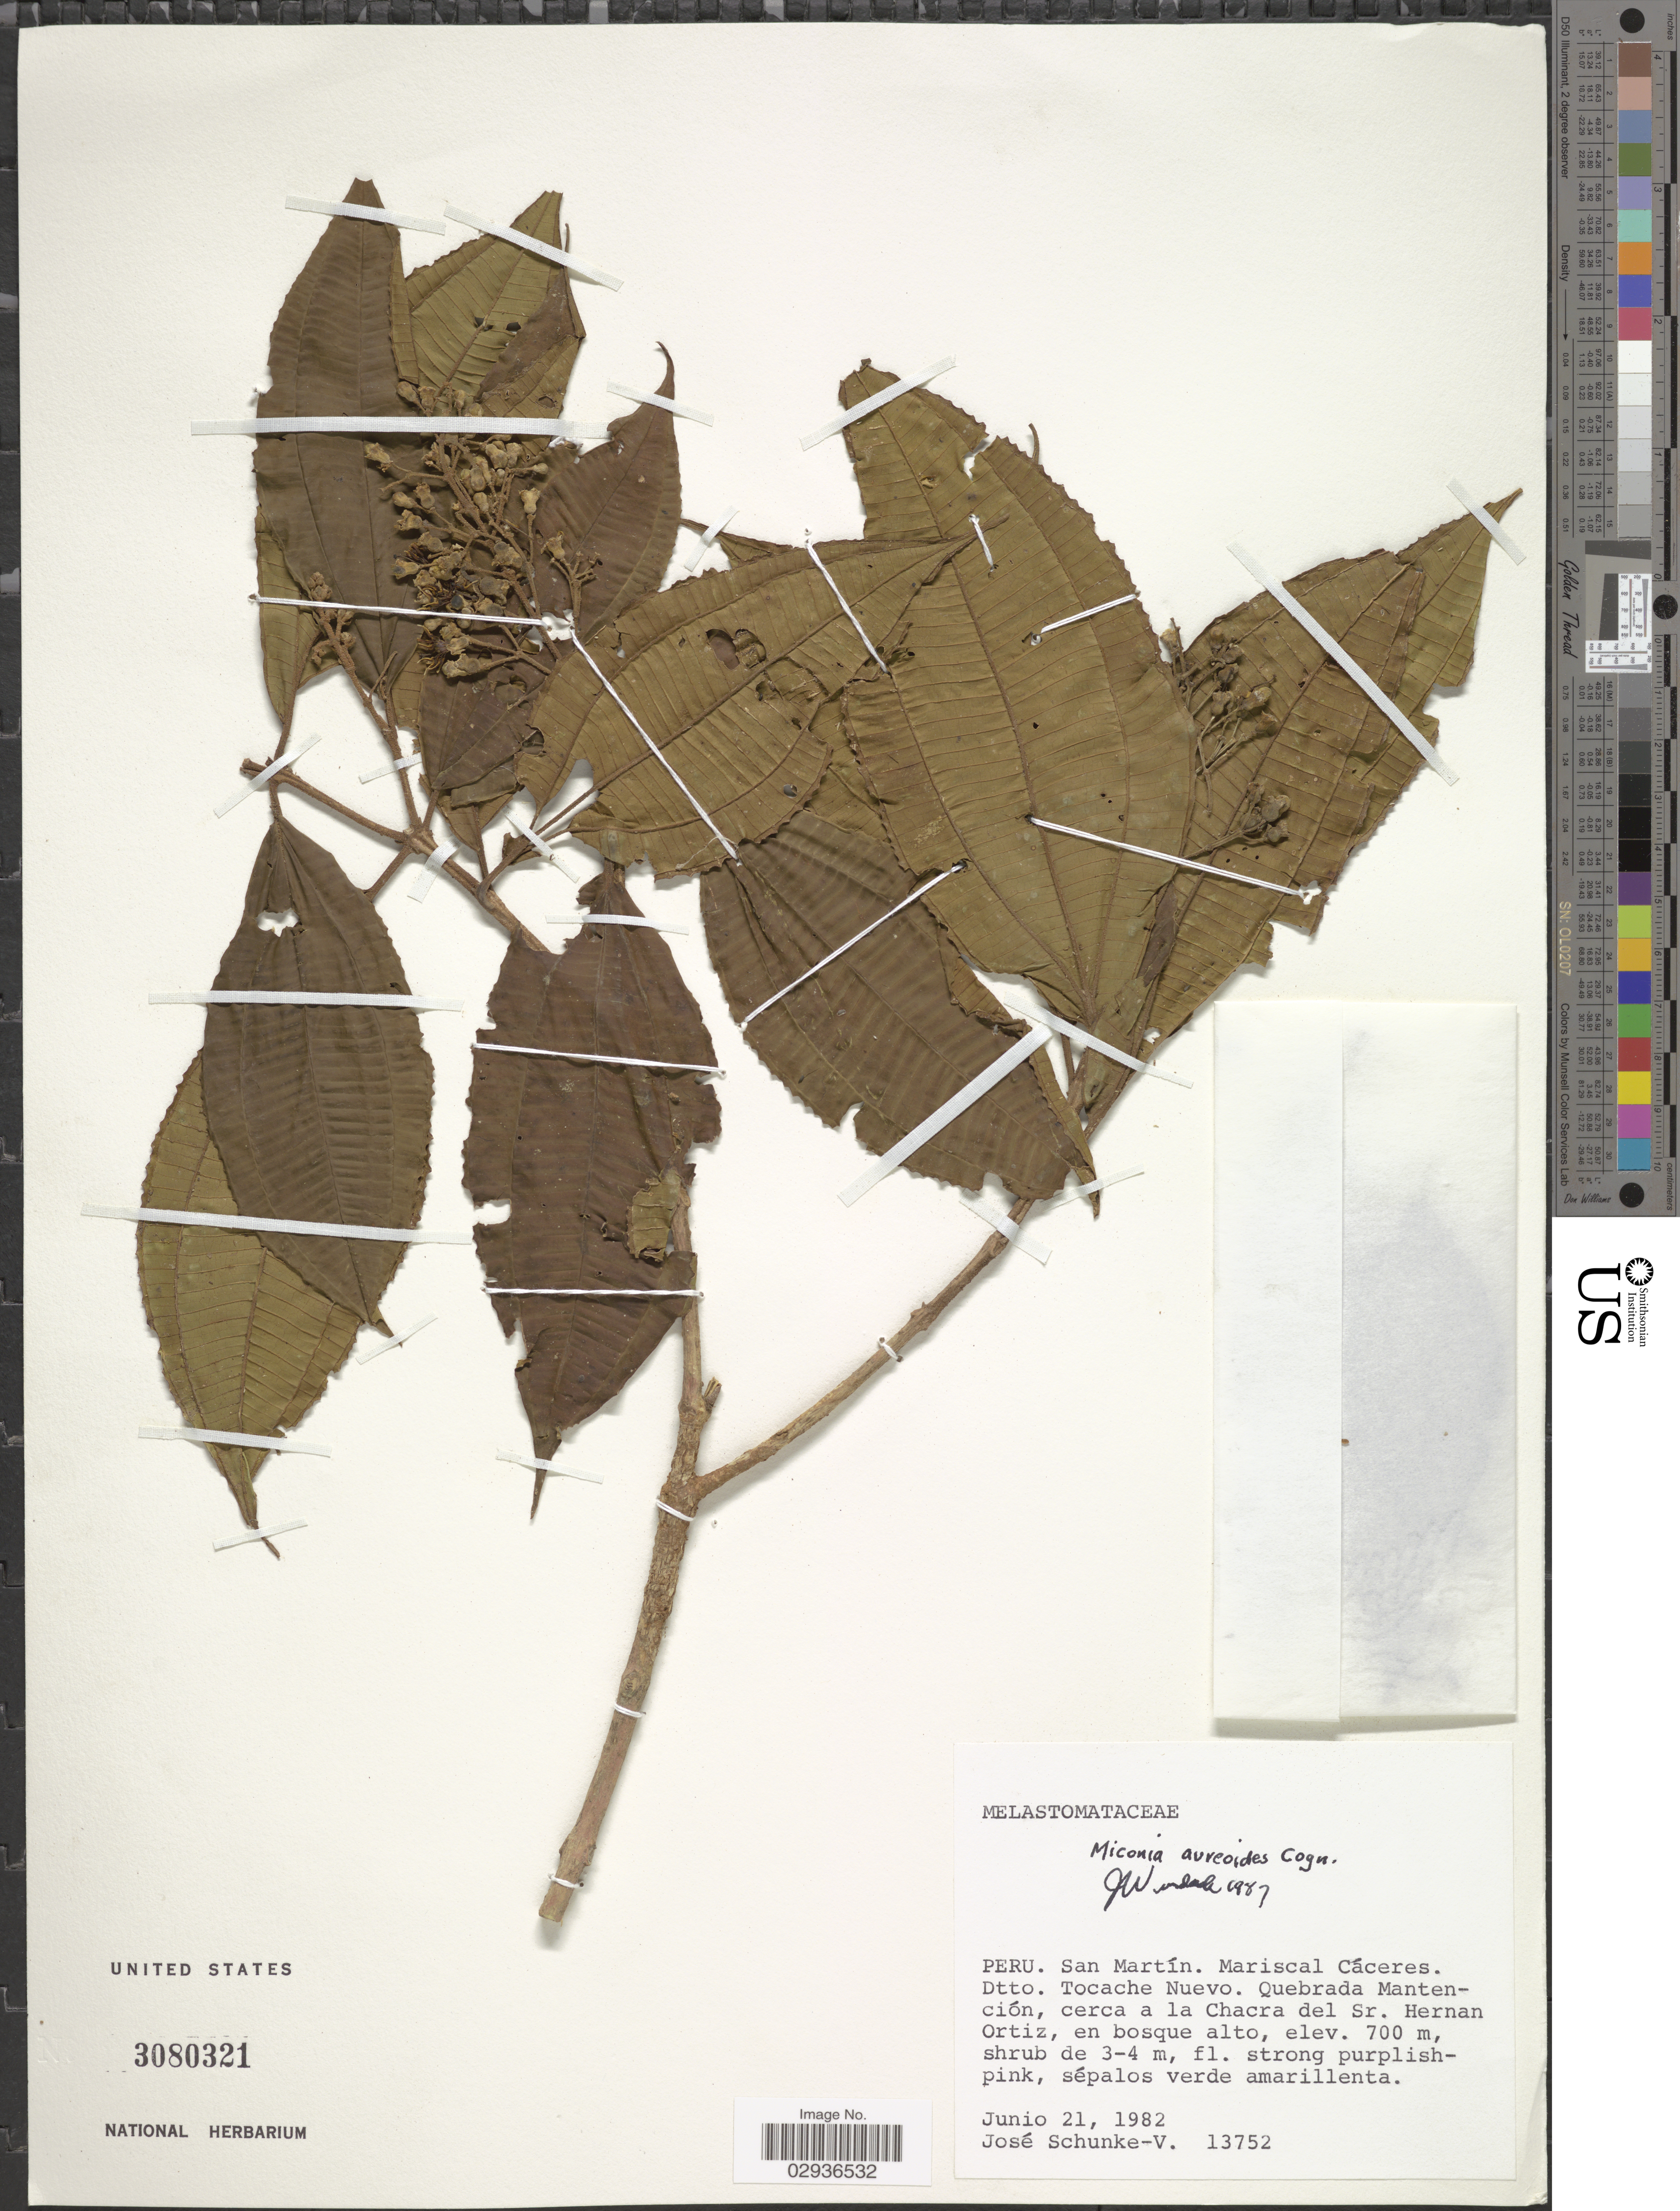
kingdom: Plantae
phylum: Tracheophyta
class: Magnoliopsida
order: Myrtales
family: Melastomataceae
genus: Miconia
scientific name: Miconia aureoides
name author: Cogn.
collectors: J. Schunke Vigo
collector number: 13752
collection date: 1982-06-21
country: Peru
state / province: San Martín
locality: San Martín. Mariscal Cáceres. Dtto. Tocache Nuevo. Quebrada Mantención, cerca a la Chacra del Sr. Hernan Ortiz.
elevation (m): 700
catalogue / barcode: US 3080321